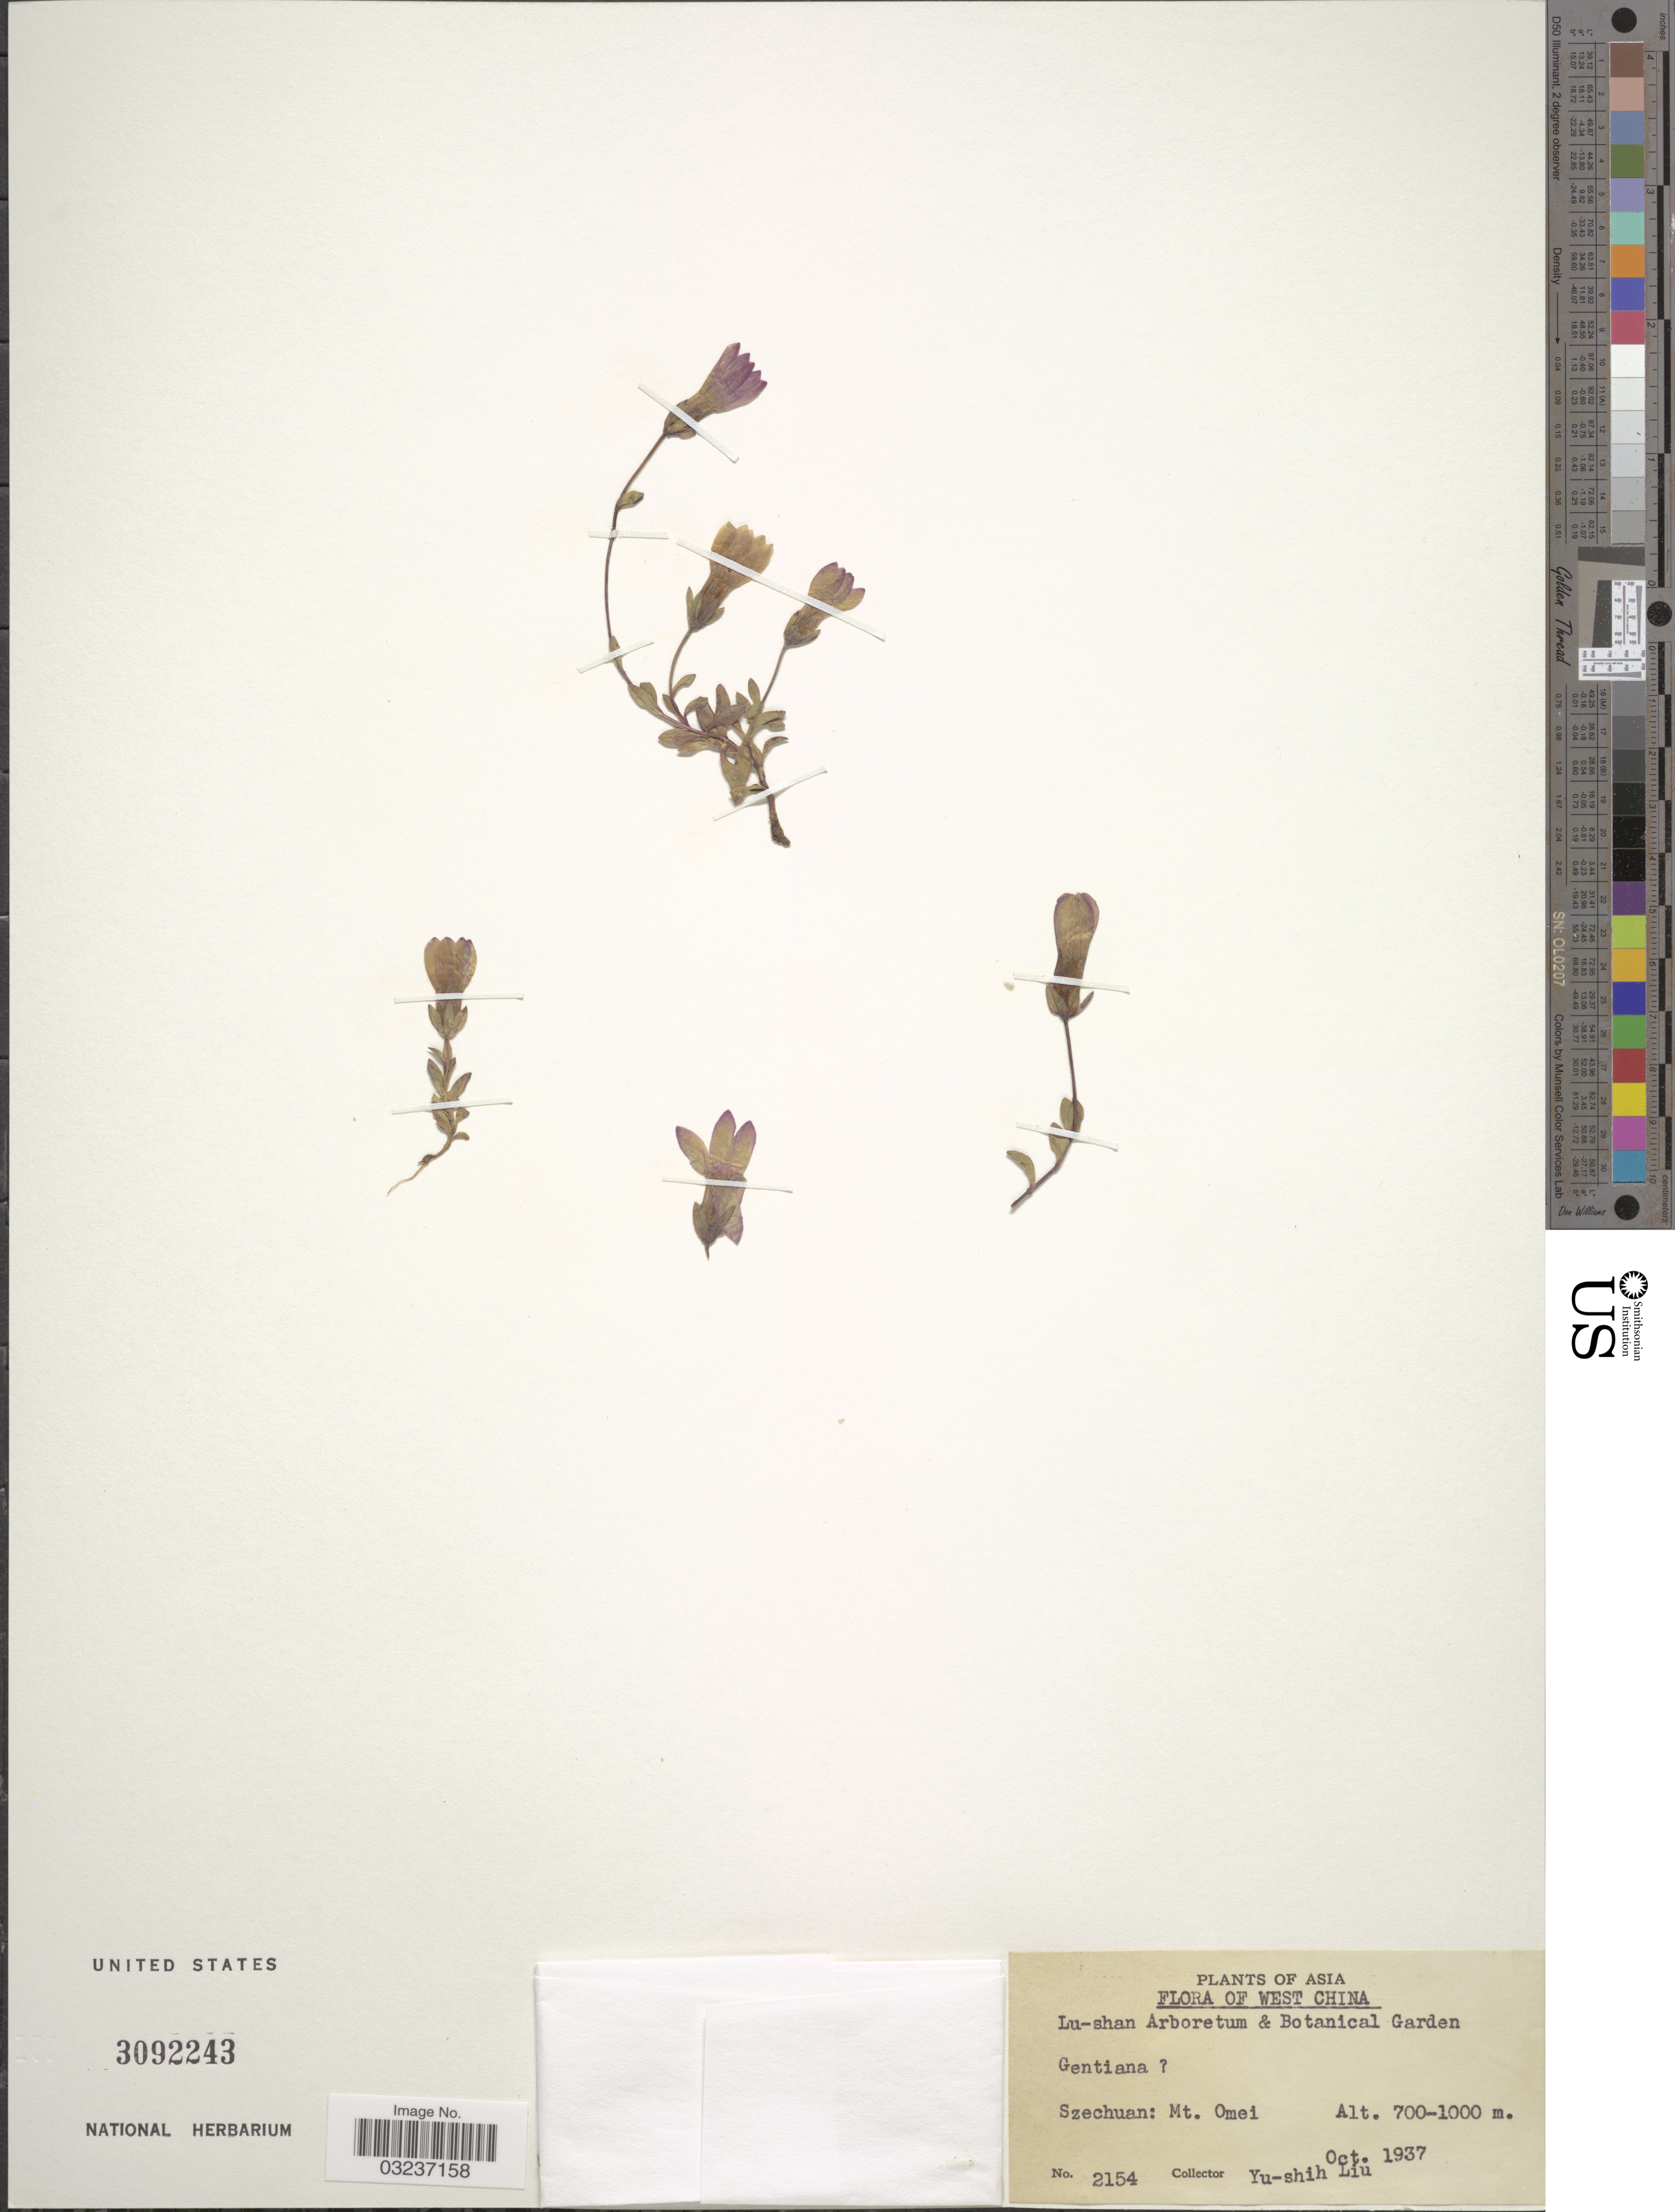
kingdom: Plantae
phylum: Tracheophyta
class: Magnoliopsida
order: Gentianales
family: Gentianaceae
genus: Gentiana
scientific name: Gentiana sp.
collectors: Y.-S. Liu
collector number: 2154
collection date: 1937-10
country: China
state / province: Sichuan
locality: Asia. West China. Szechuan: Mt. Omei.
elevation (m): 700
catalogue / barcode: US 3092243